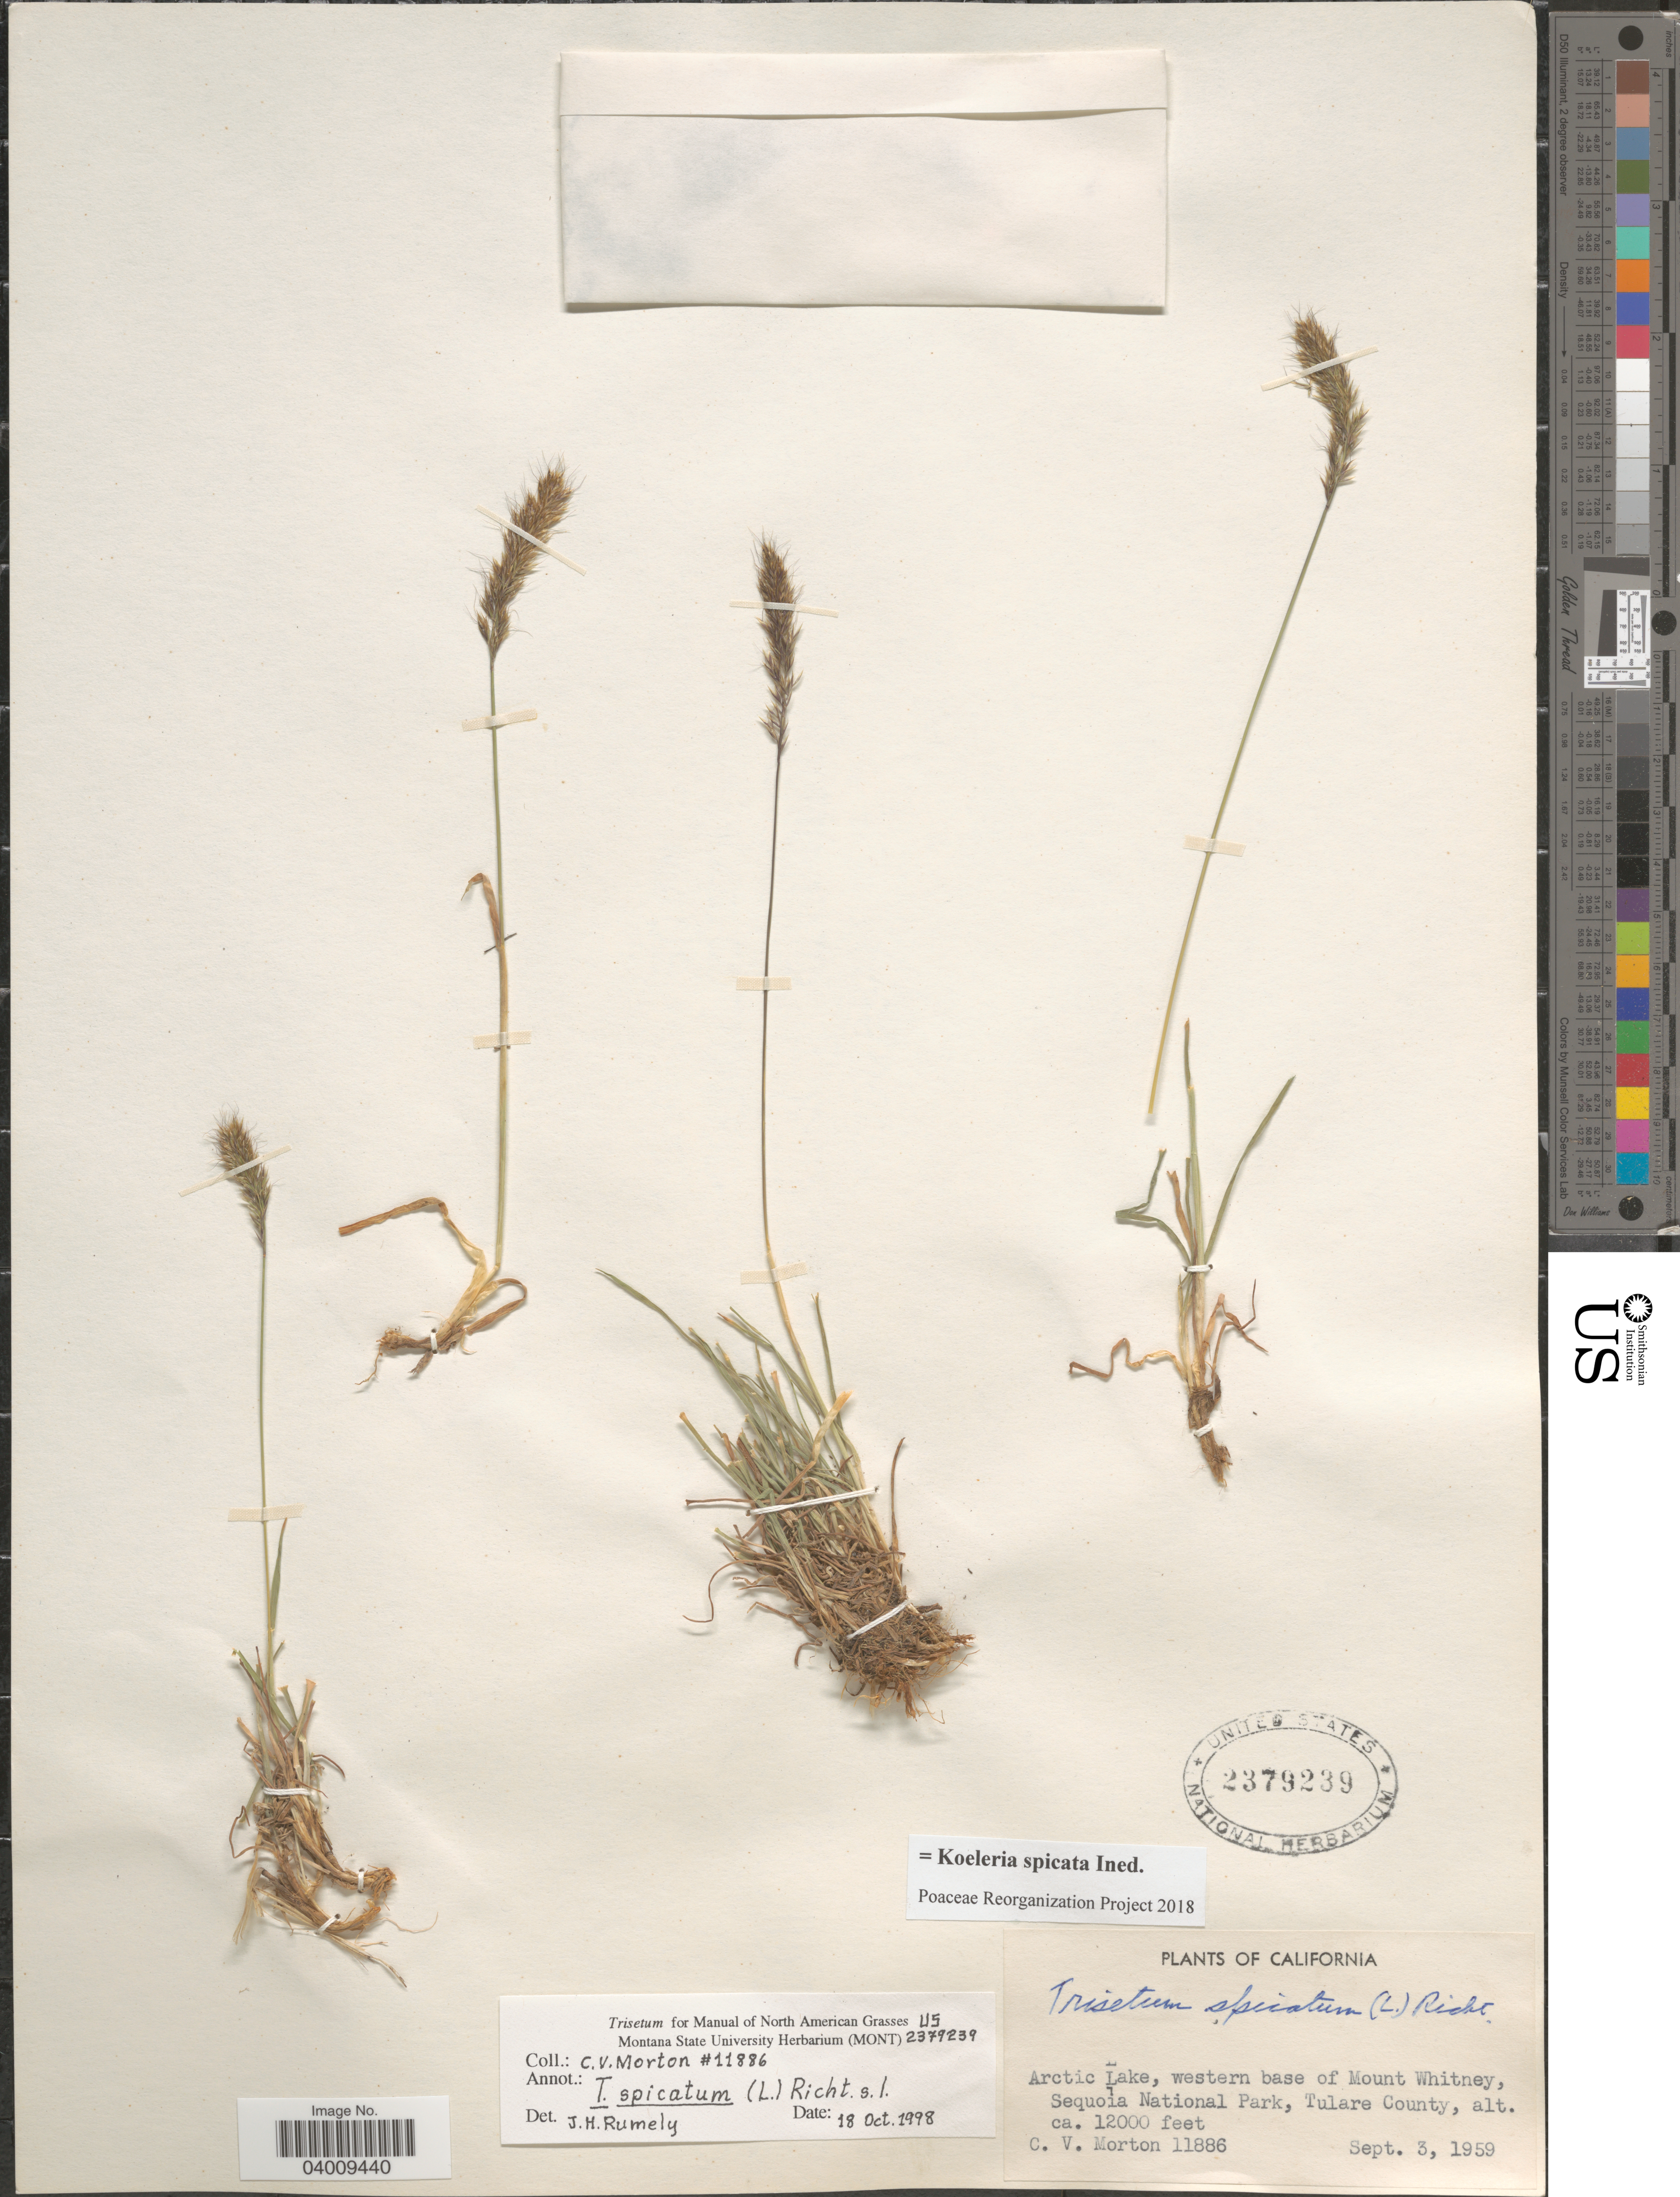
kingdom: Plantae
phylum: Tracheophyta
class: Liliopsida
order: Poales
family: Poaceae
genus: Koeleria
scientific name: Koeleria spicata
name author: (L.) Barberá et al.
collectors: C. V. Morton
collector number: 11886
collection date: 1959-09-03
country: United States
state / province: California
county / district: Tulare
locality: Arctic Lake, western base of Mount Whitney, Sequoia National Park, Tulare County.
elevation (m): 3658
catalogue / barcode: US 2379239